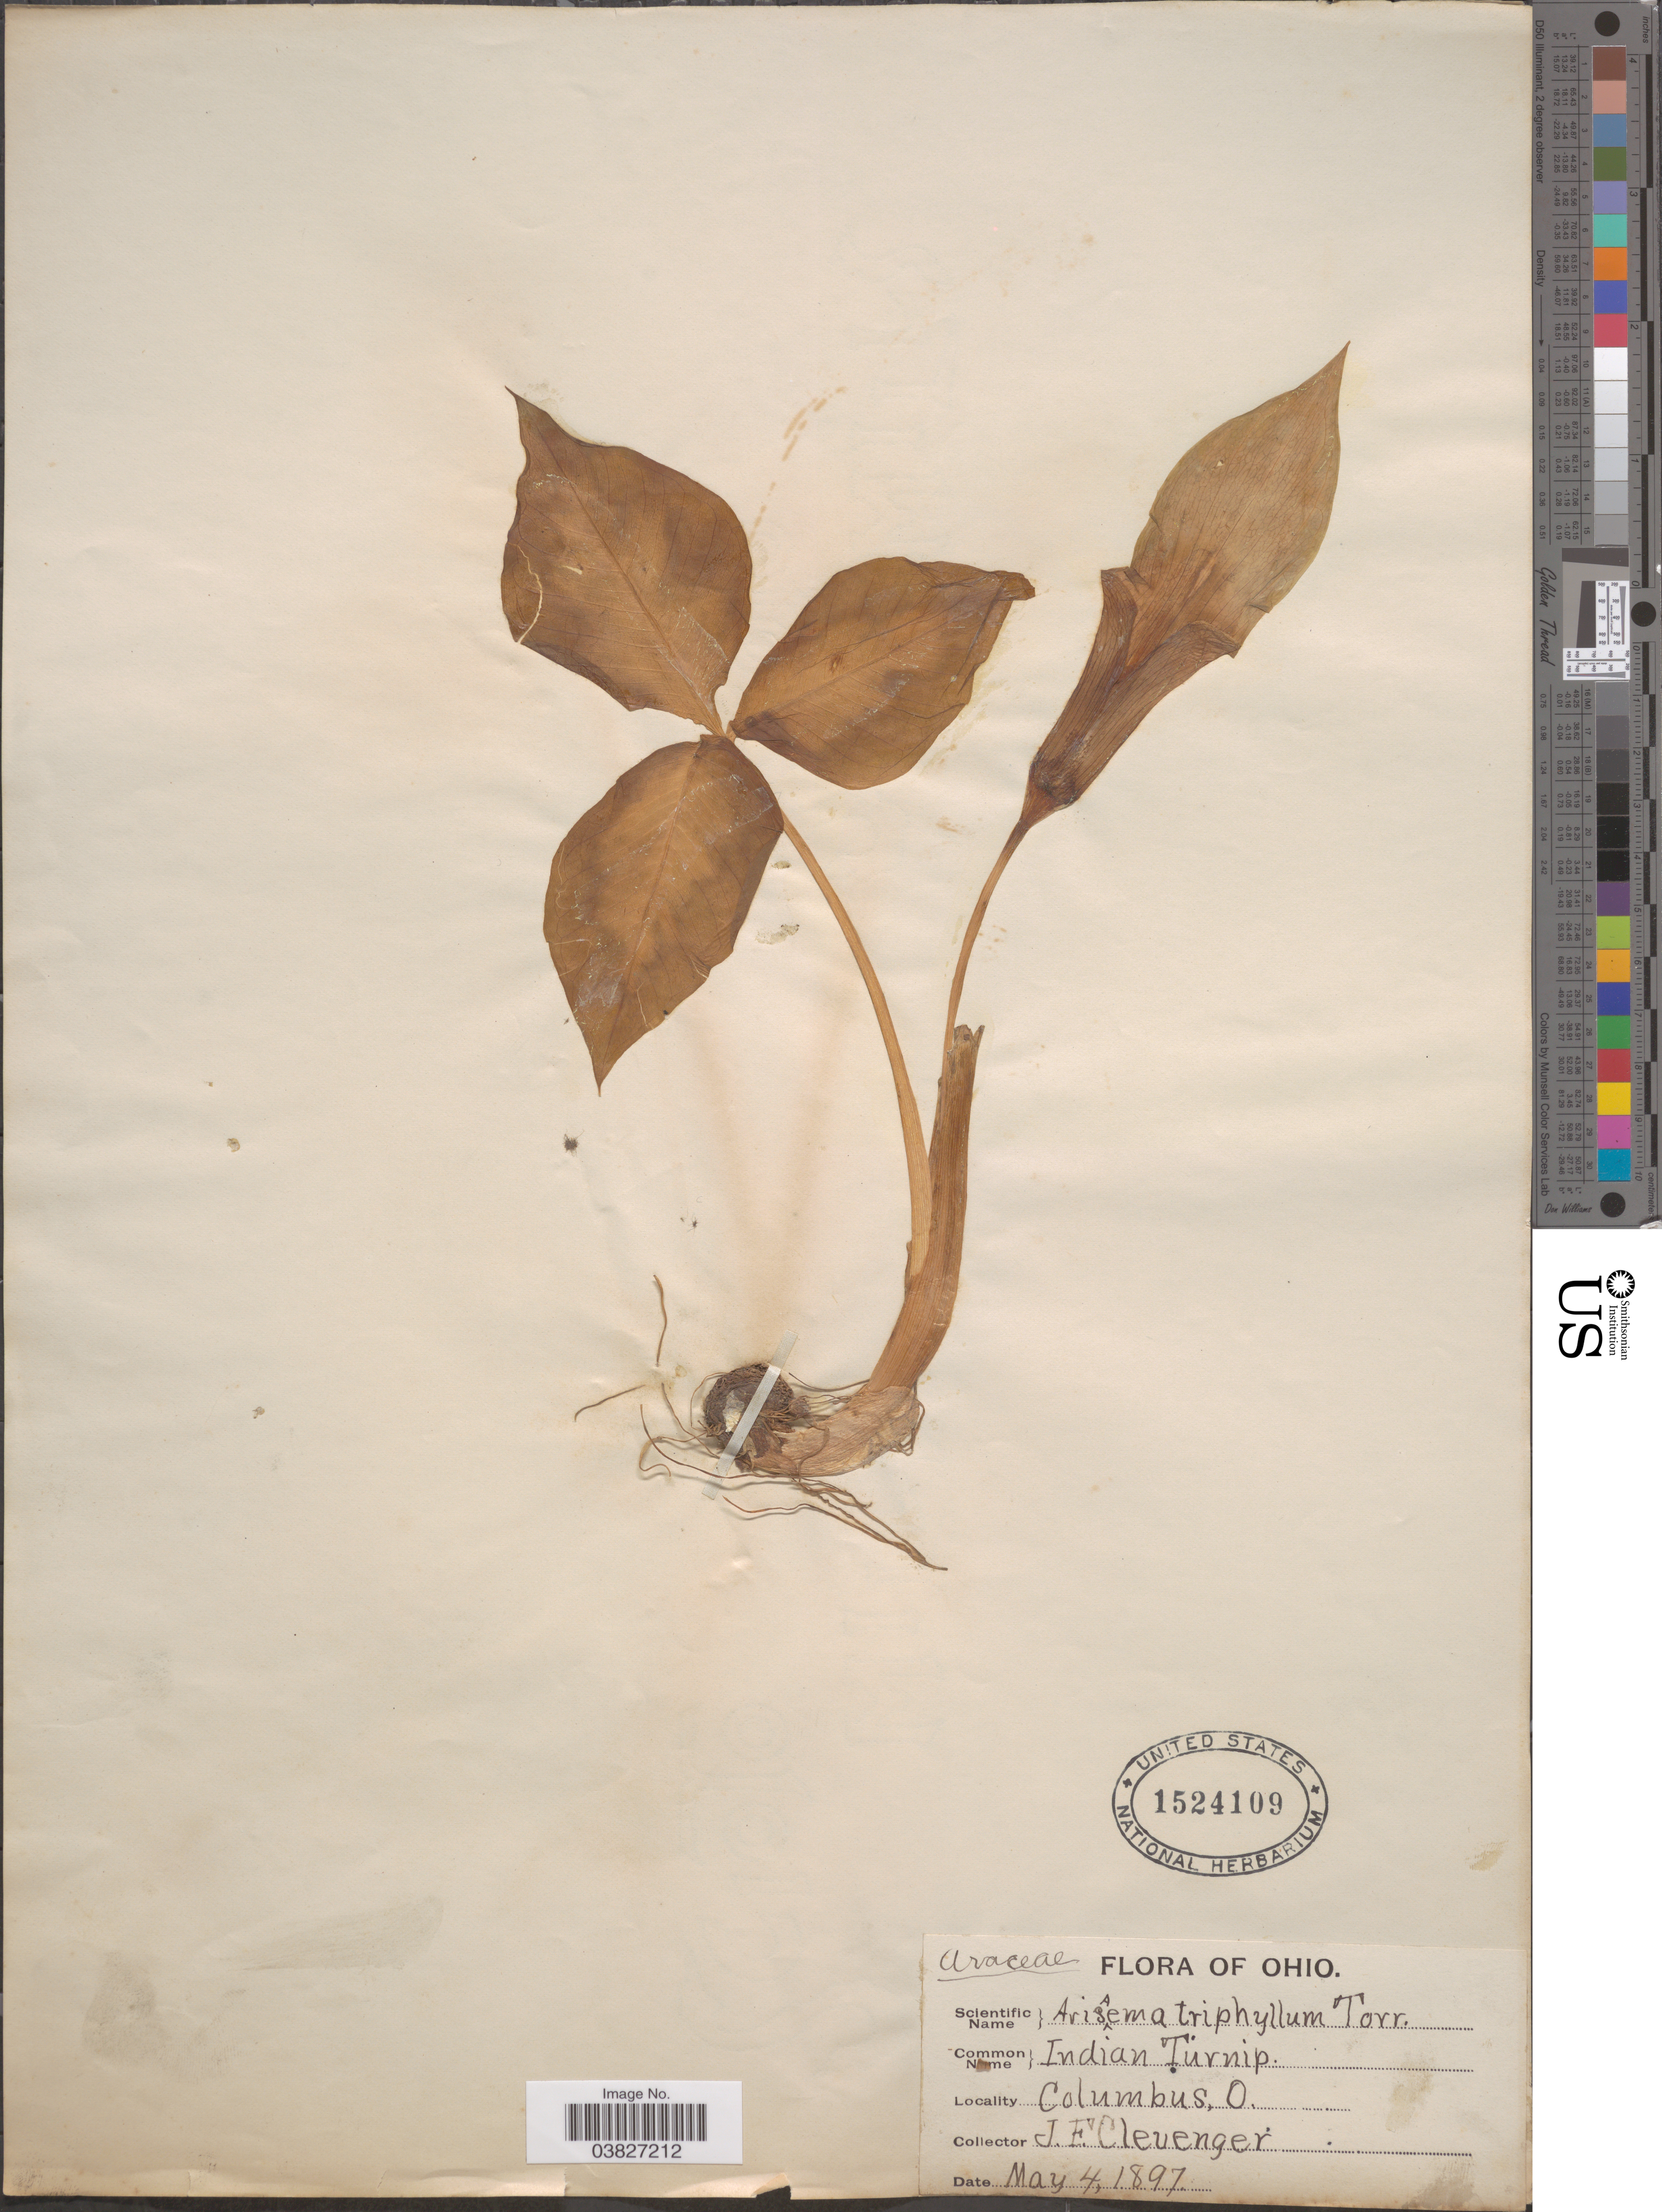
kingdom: Plantae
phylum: Tracheophyta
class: Liliopsida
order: Alismatales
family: Araceae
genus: Arisaema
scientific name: Arisaema triphyllum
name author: (L.) Schott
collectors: J. F. Clevenger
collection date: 1897-05-04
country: United States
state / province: Ohio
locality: Columbus.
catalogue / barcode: US 1524109